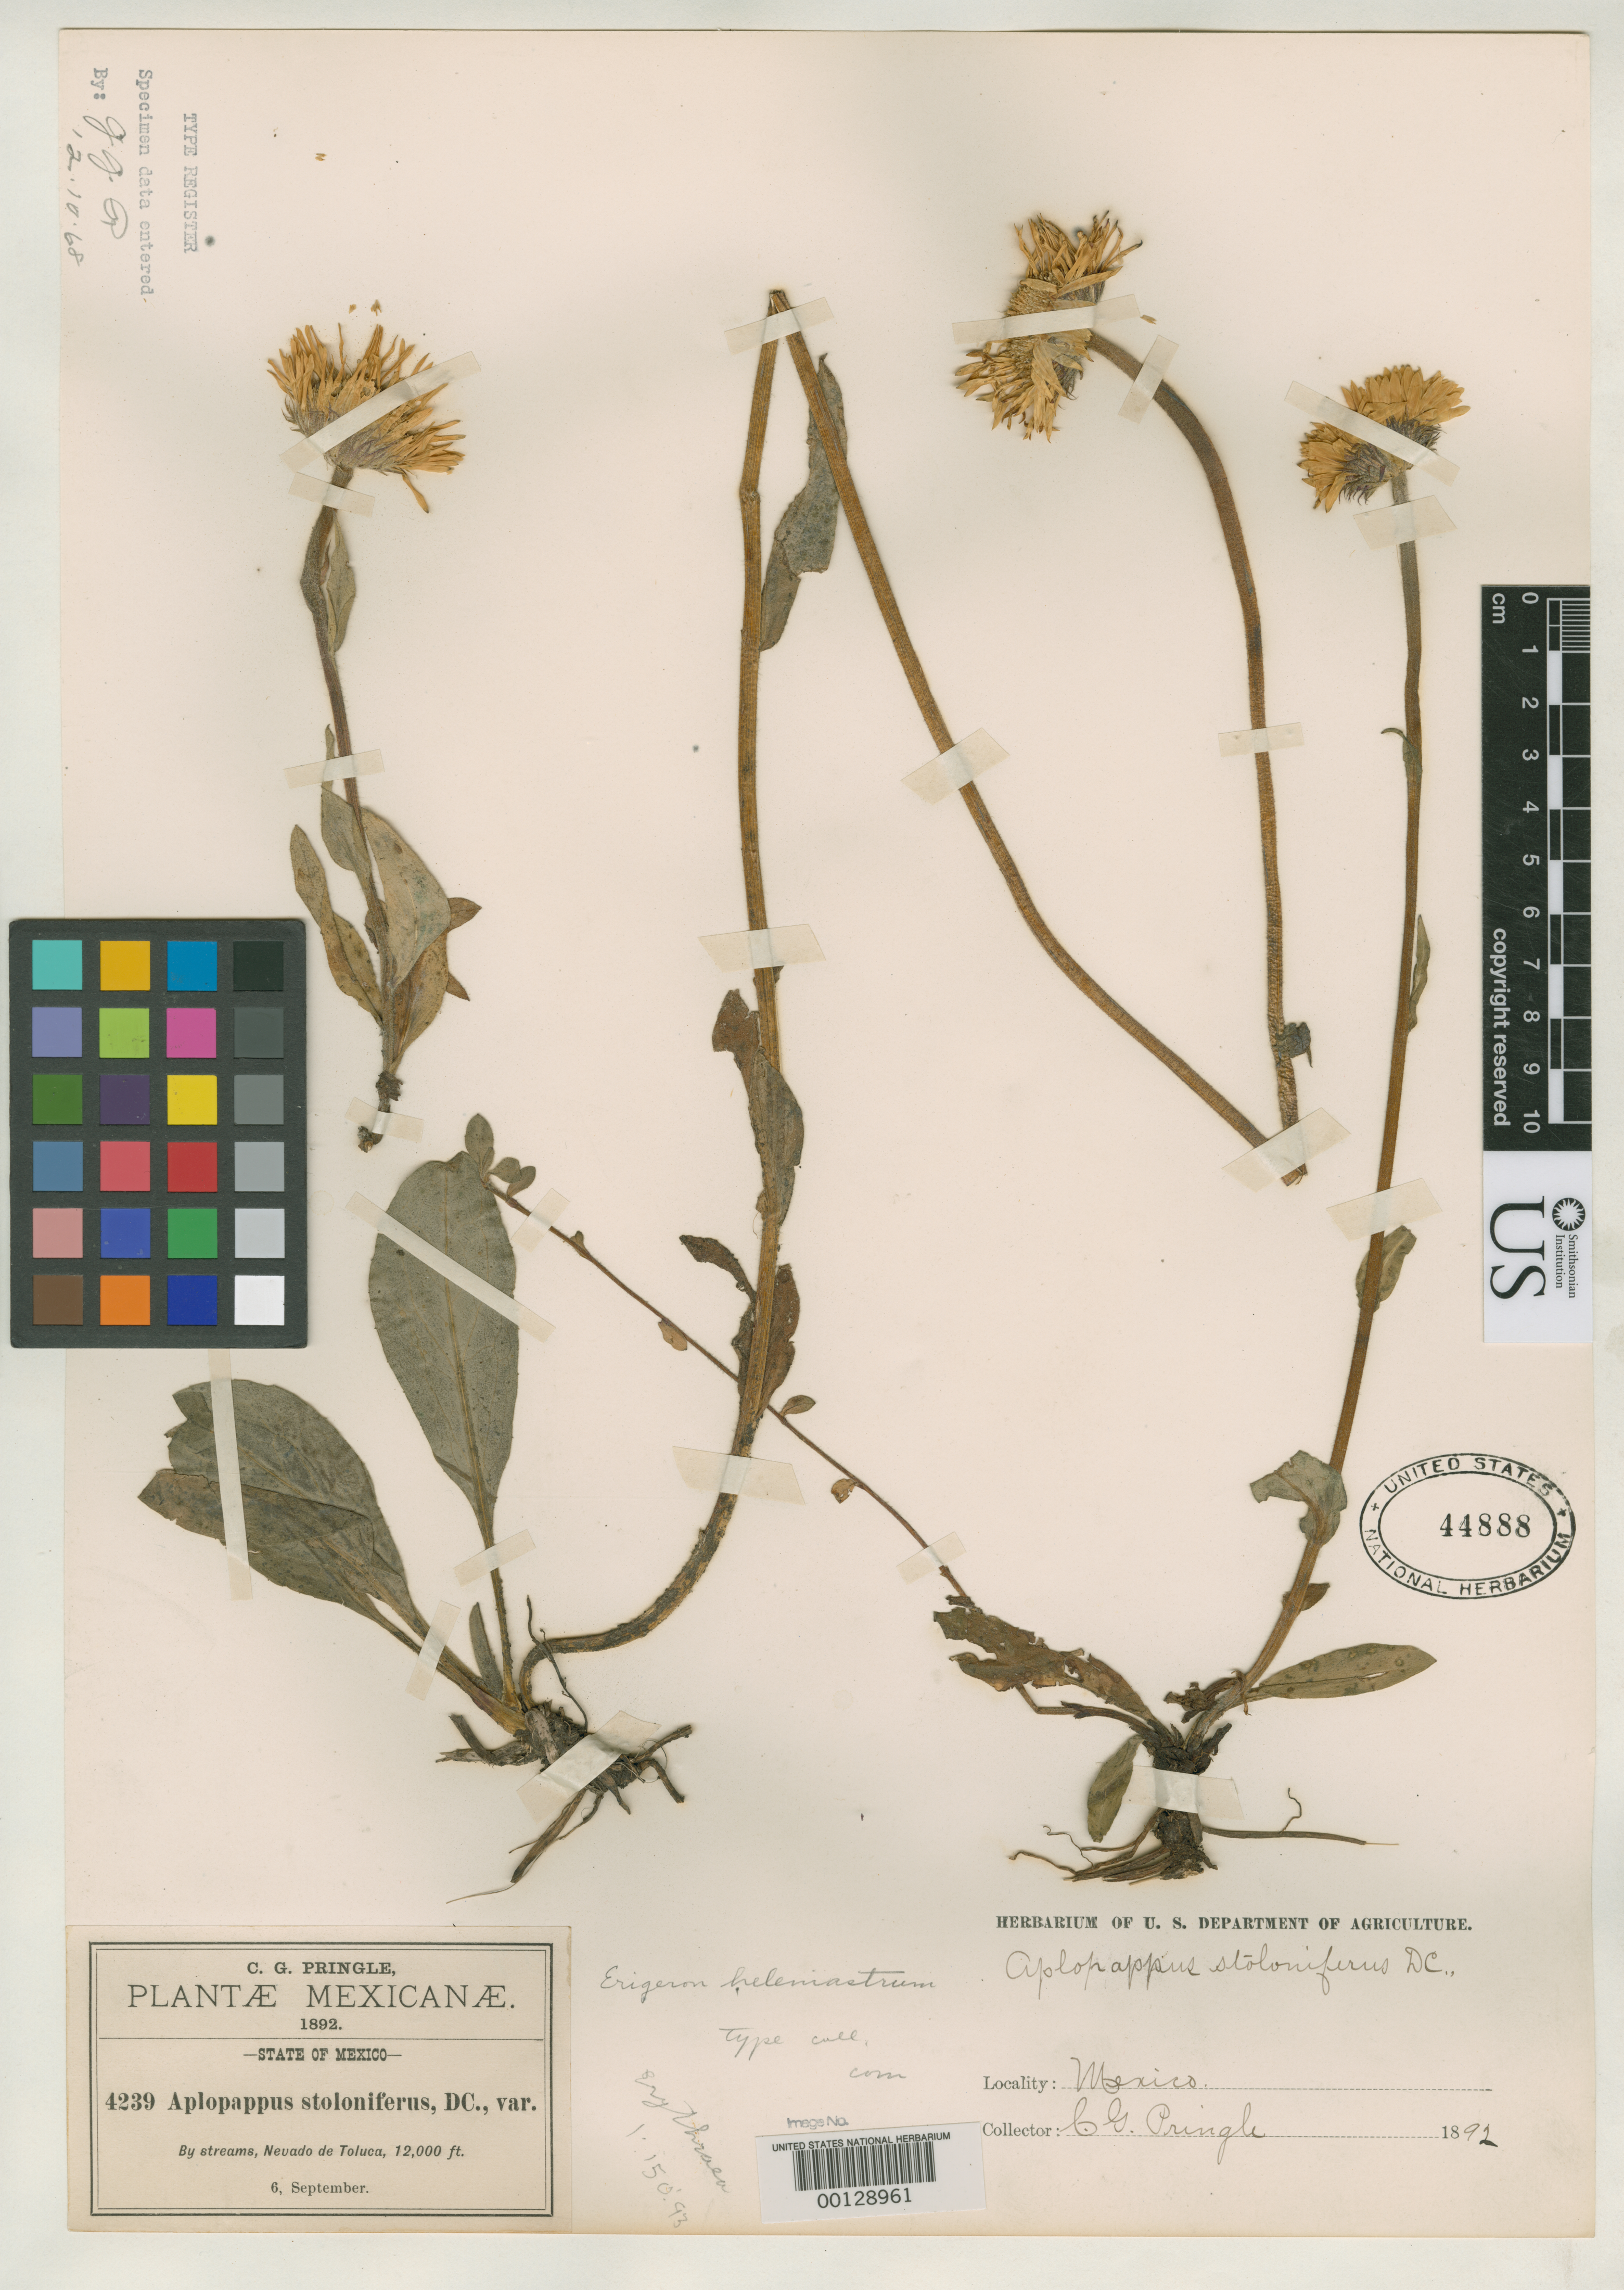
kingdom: Plantae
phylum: Tracheophyta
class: Magnoliopsida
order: Asterales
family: Asteraceae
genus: Erigeron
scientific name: Erigeron heleniastrum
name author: Greene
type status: Isotype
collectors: C. G. Pringle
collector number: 4239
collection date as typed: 06 Sep 1892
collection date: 1892-09-06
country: Mexico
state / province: México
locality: Nevada de Toluca.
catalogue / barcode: US 44888